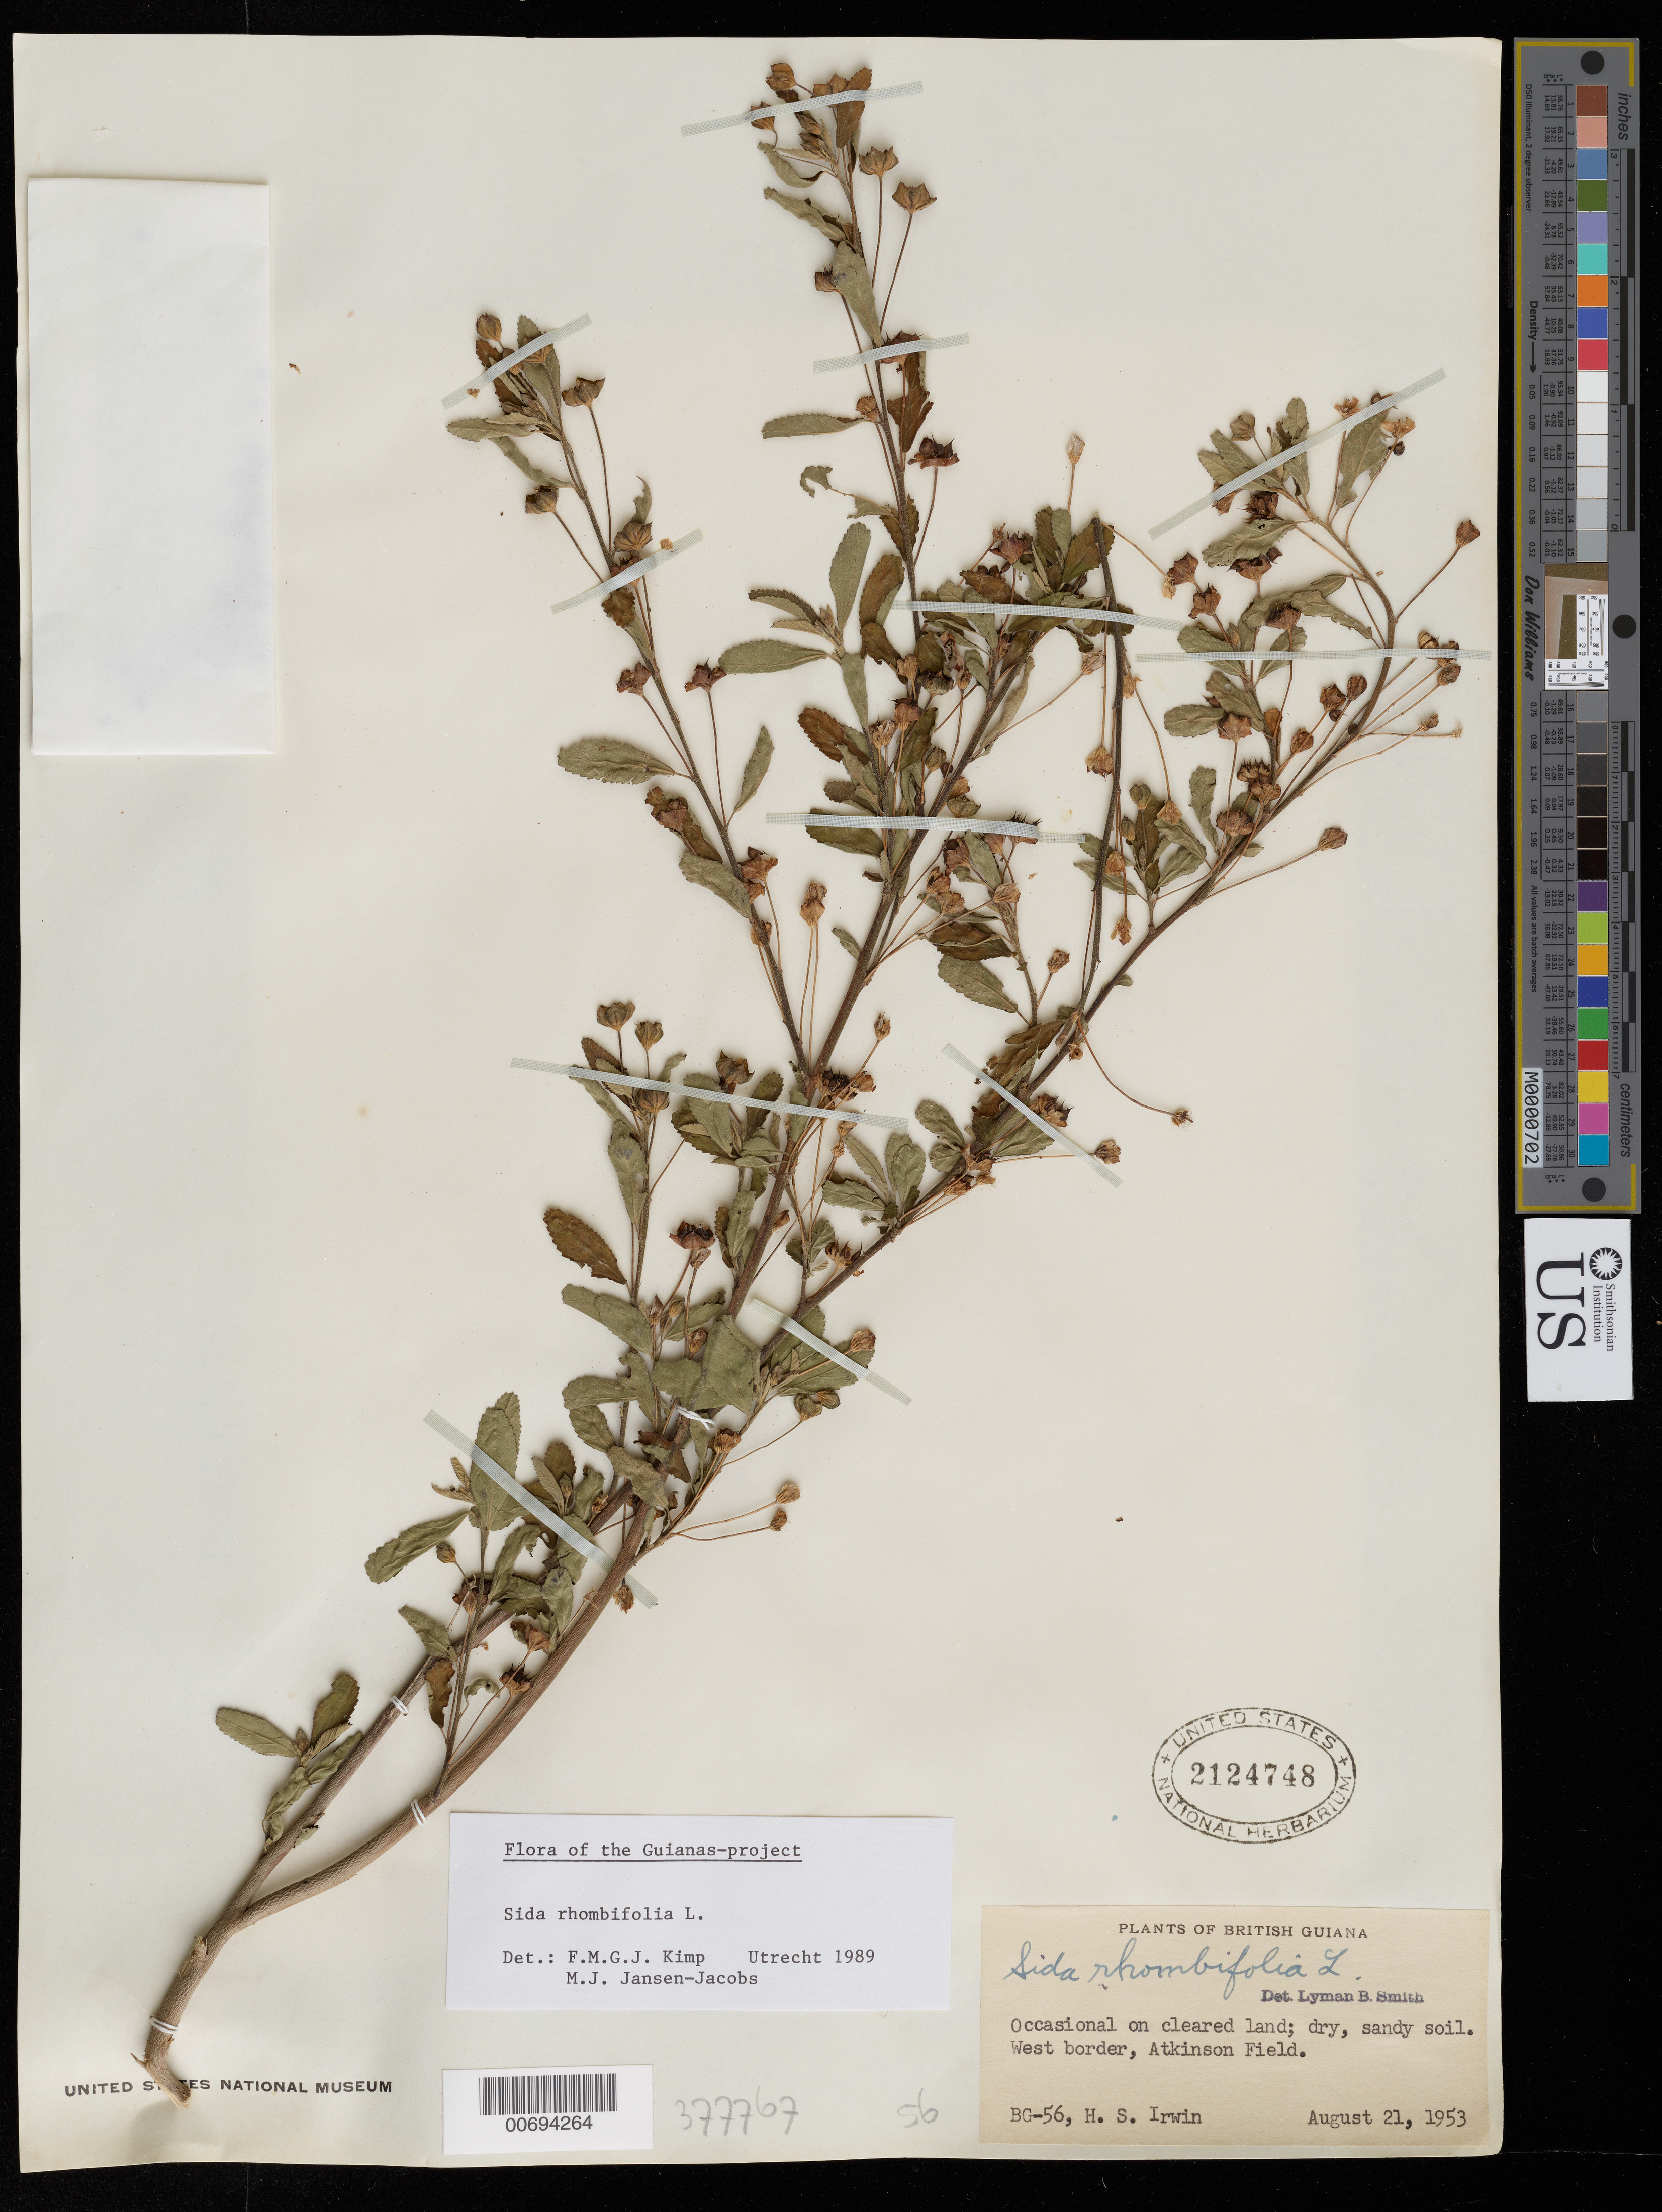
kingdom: Plantae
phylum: Tracheophyta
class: Magnoliopsida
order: Malvales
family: Malvaceae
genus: Sida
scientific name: Sida rhombifolia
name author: L.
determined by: Kimp, F. M.; Jansen-Jacobs, M. J.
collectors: H. Irwin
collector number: BG 56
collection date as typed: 21-Aug-54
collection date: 1954-08-21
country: Guyana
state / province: Demerara-Mahaica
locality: Atkinson Field, W border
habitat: Dry sandy soil; on cleared land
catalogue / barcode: US 2124748